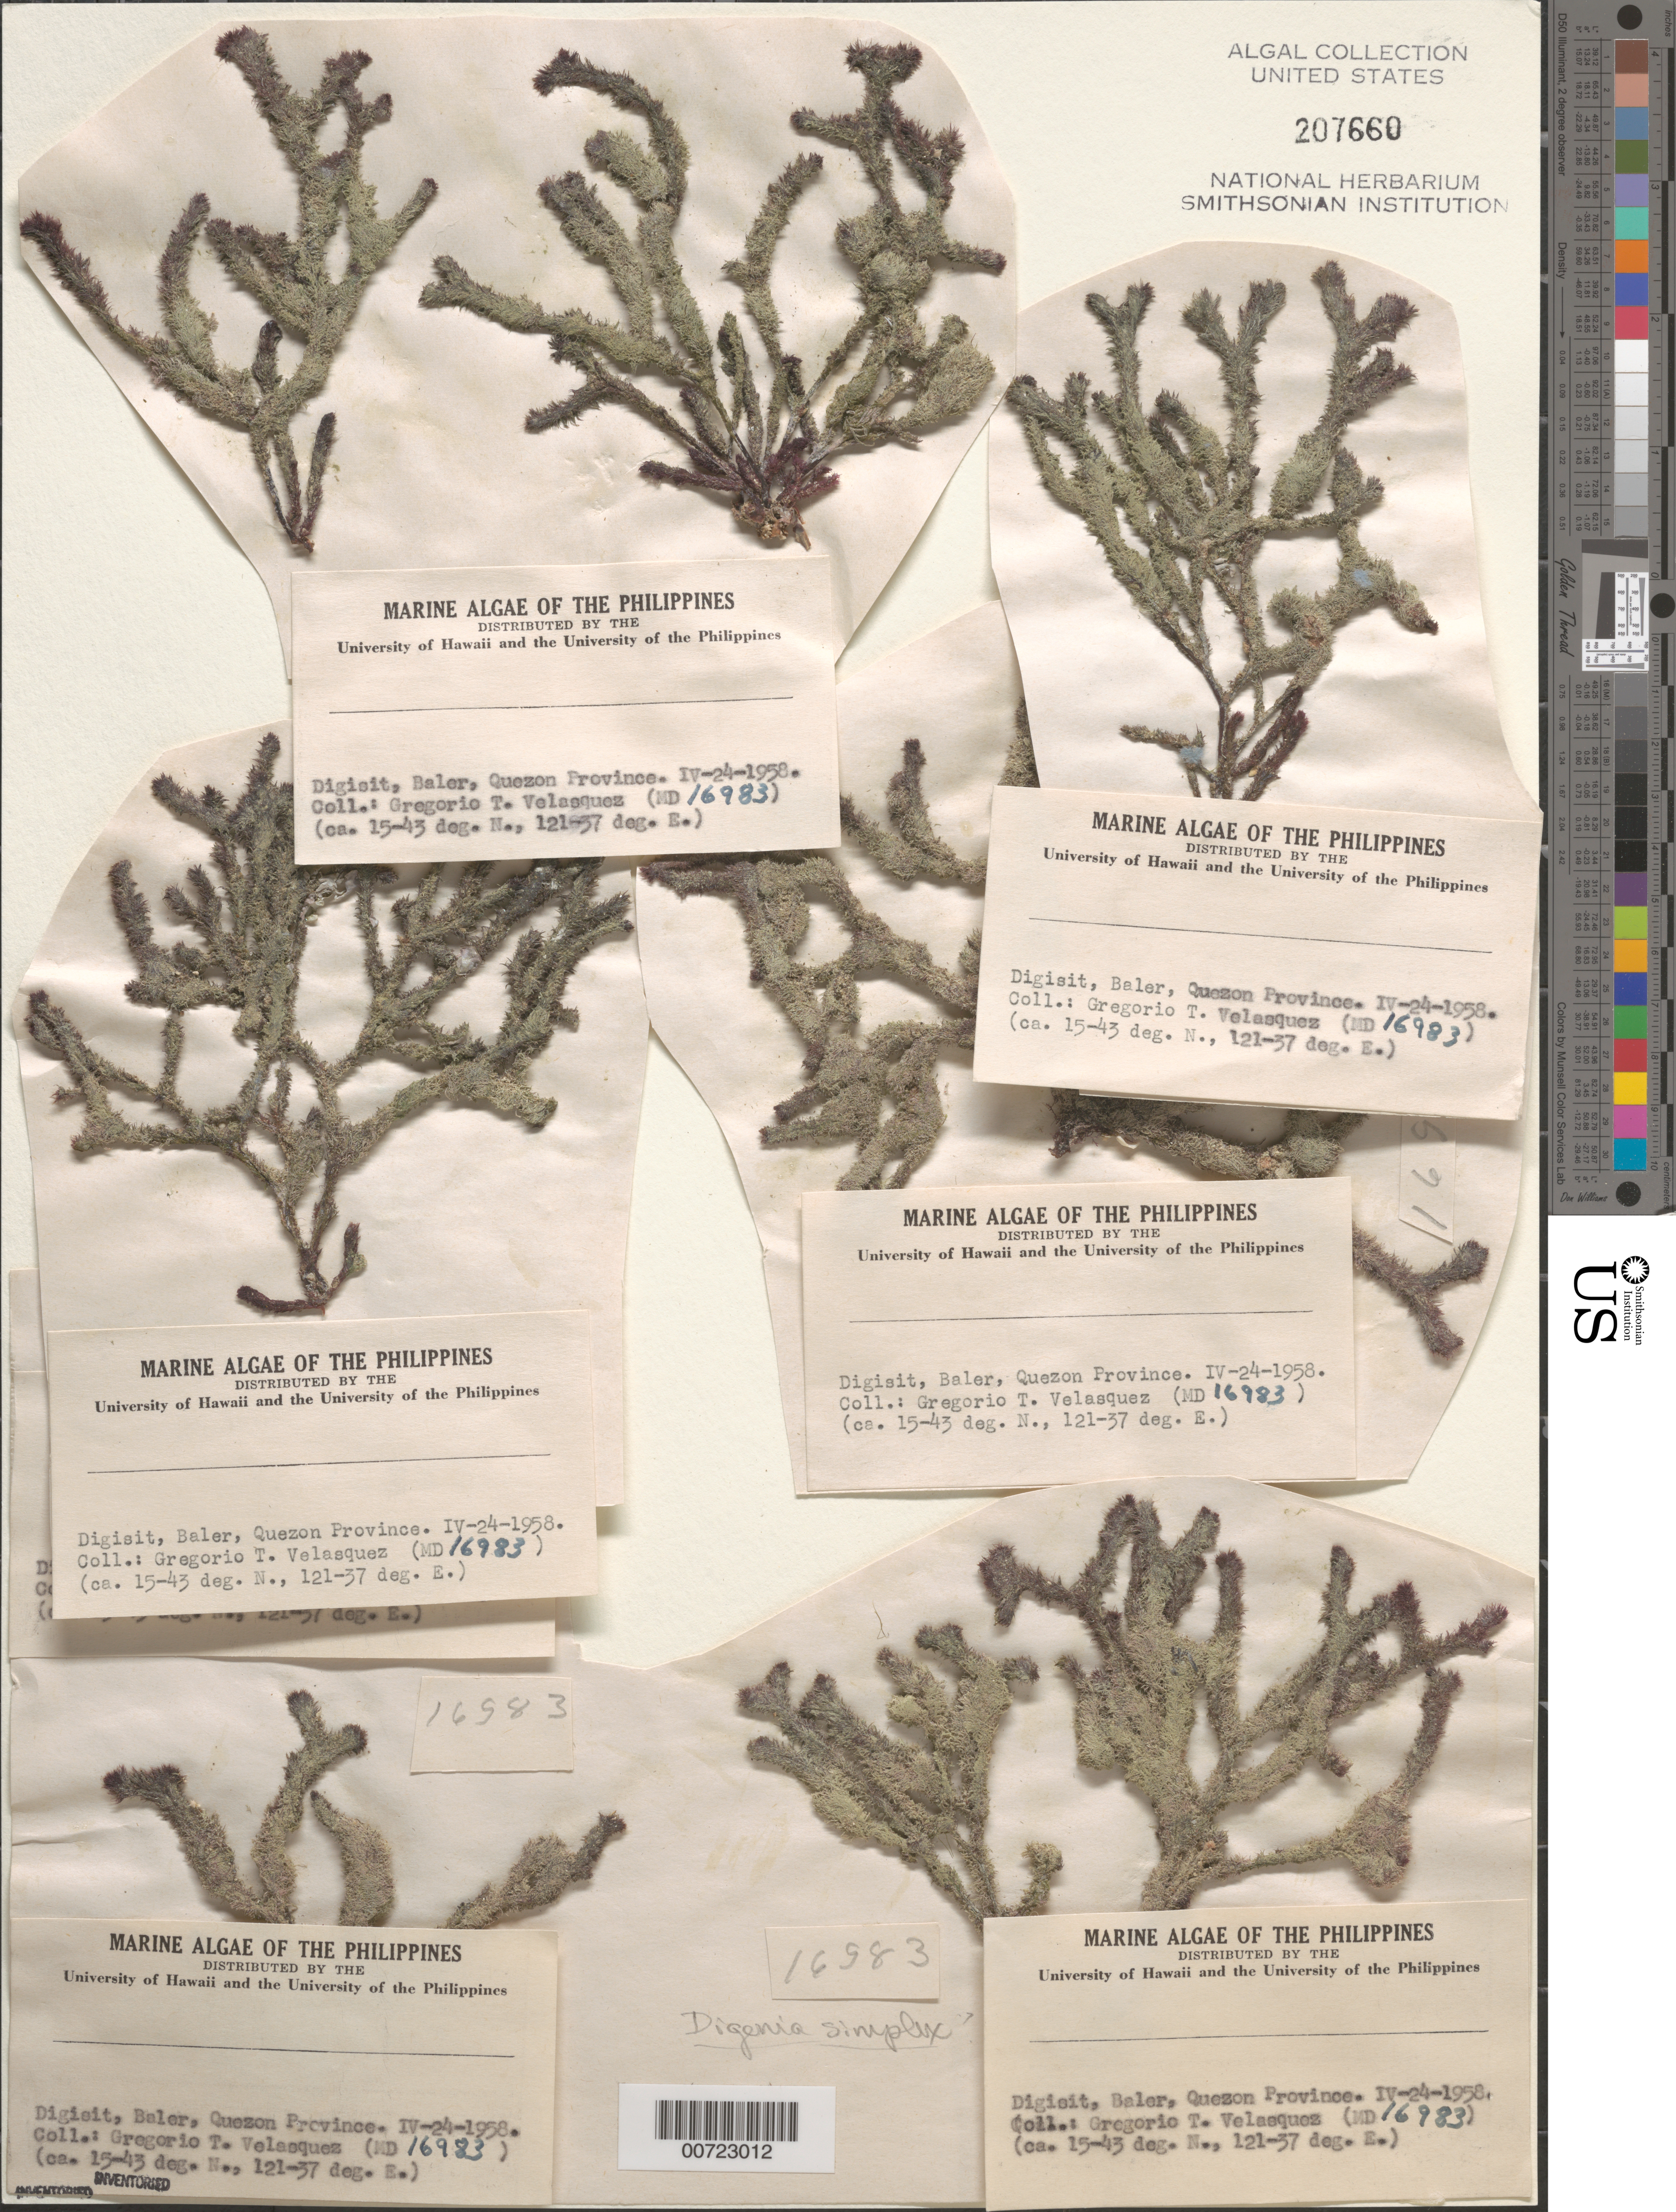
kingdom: Plantae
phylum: Rhodophyta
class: Florideophyceae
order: Ceramiales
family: Rhodomelaceae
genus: Digenea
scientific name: Digenea simplex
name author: (Wulfen) C. Agardh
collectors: G. Velasquez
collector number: MSD 16983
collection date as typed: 24 Apr 1958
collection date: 1958-04-24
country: Philippines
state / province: Calabarzon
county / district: Quezon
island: Luzon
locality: Digisit, Baler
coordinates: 15-43 deg. N., 121-37 deg. E.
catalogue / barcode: US 207660